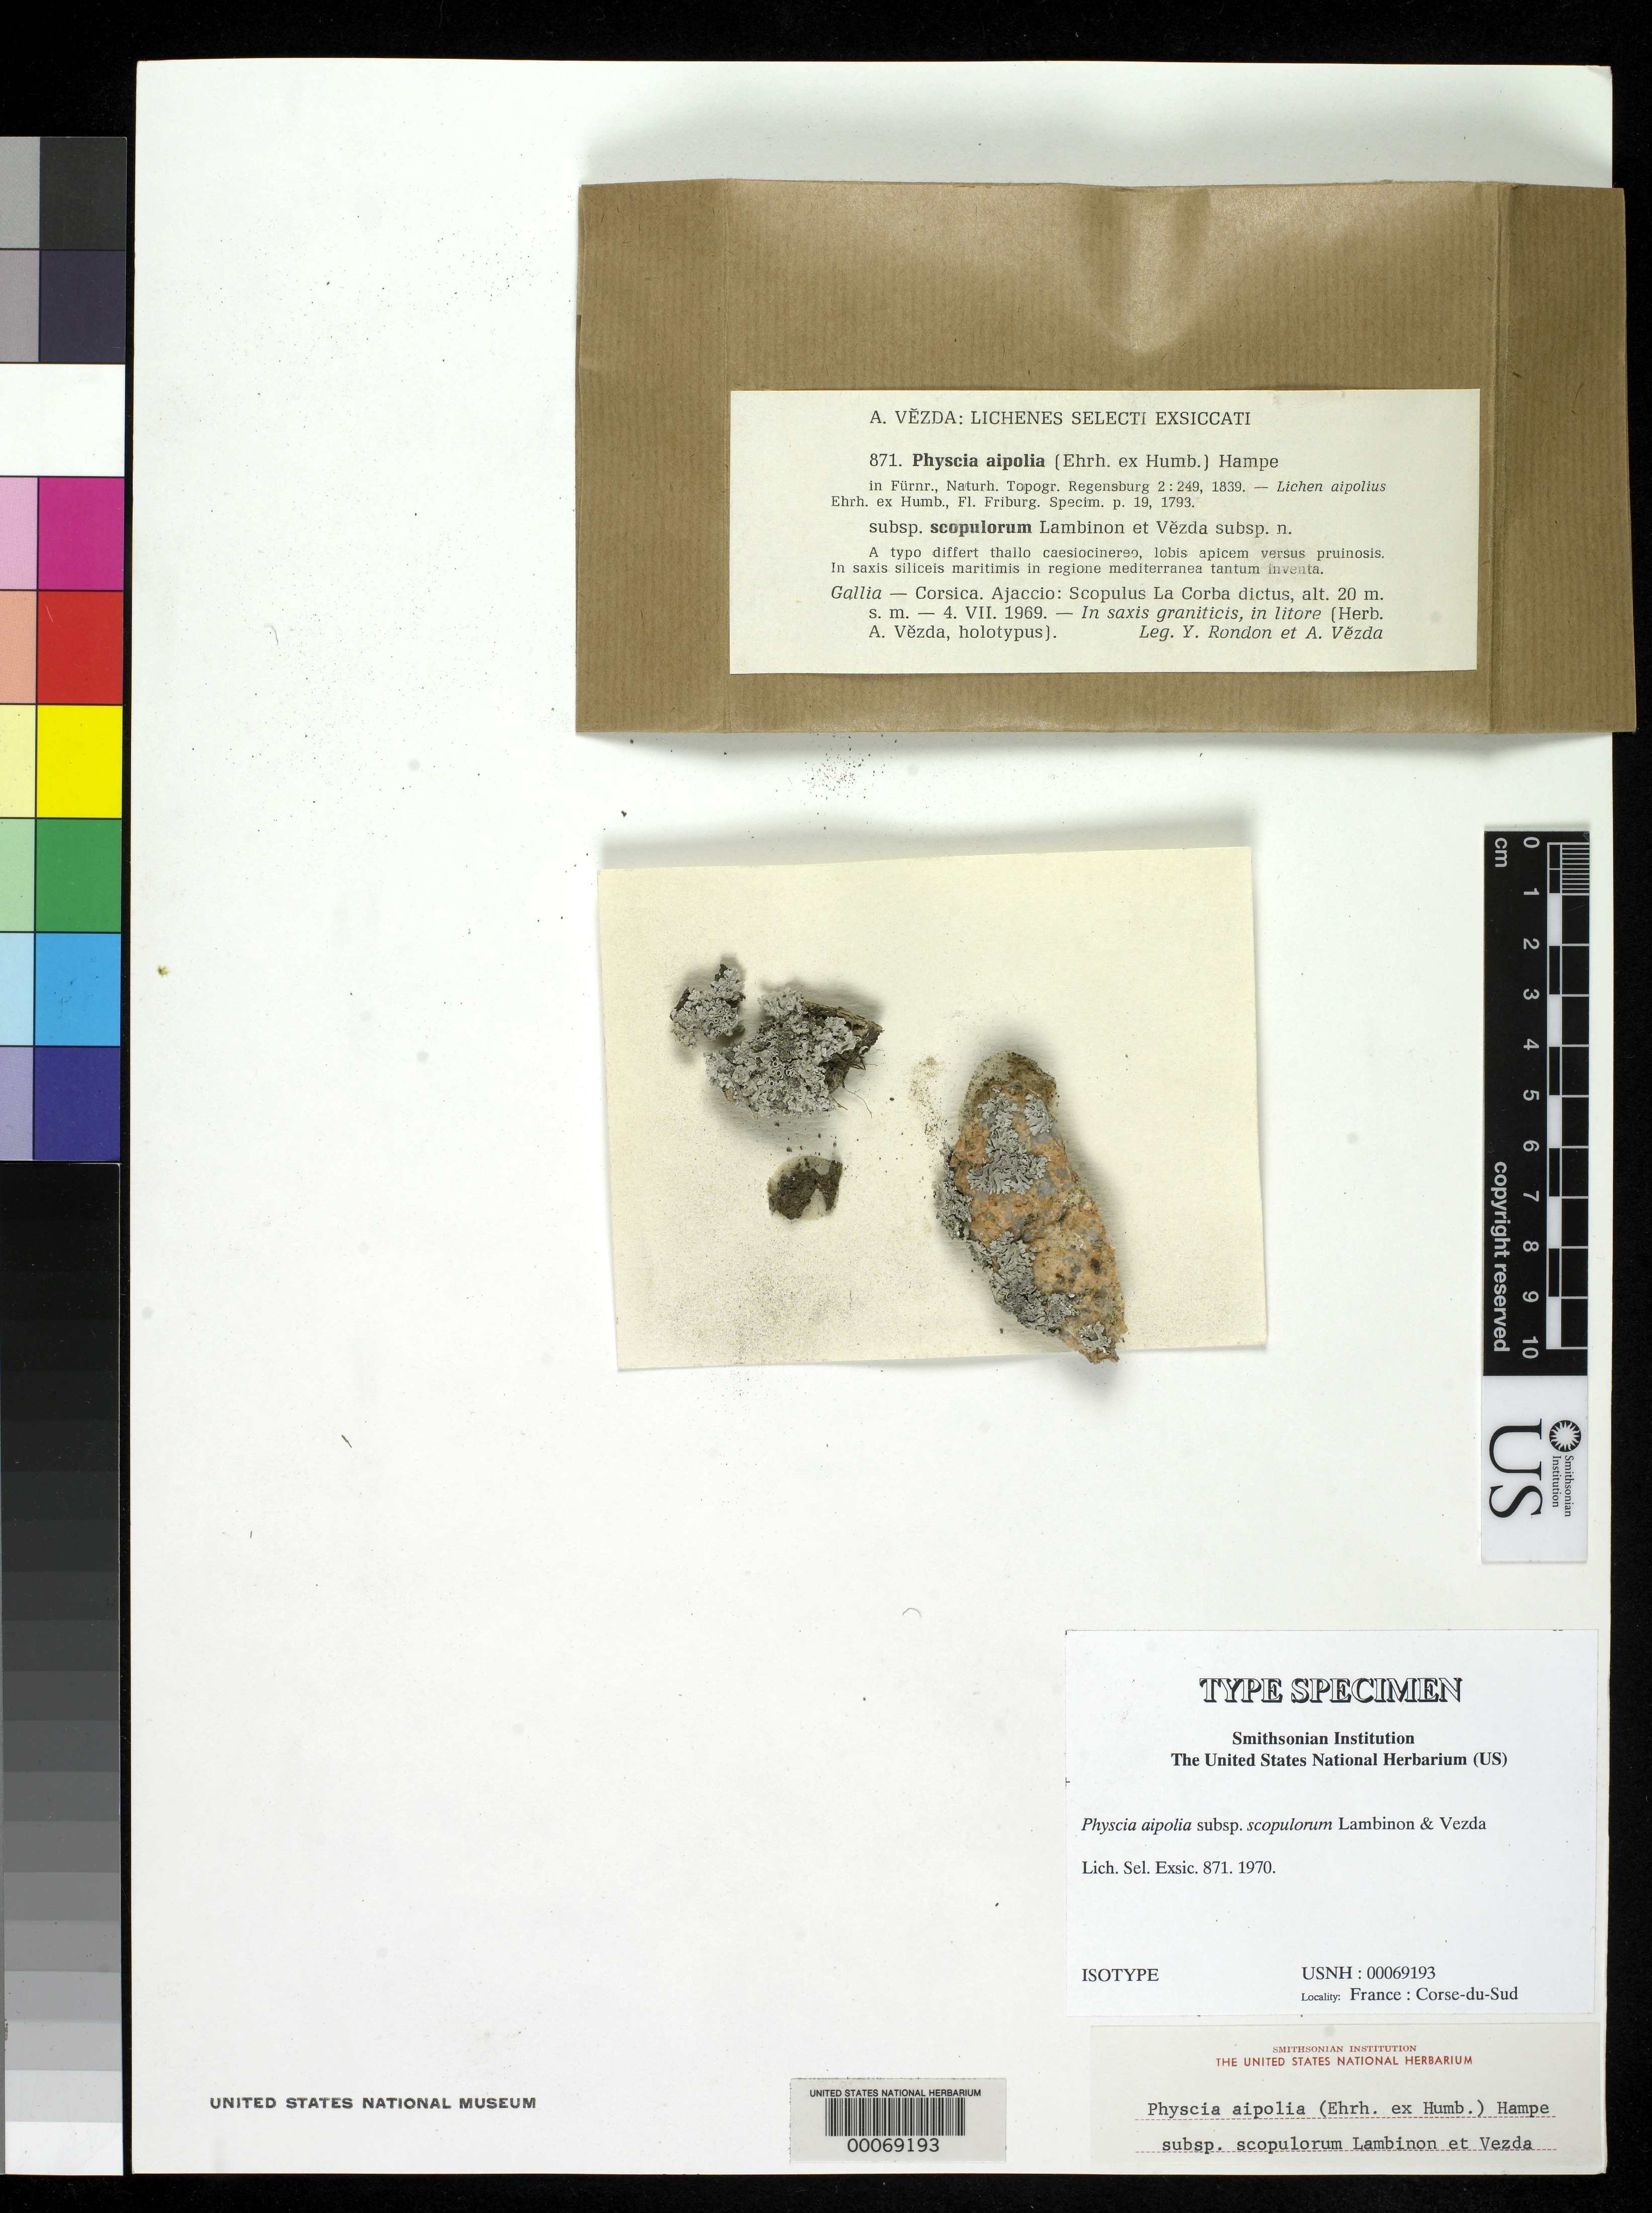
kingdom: Fungi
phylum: Ascomycota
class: Lecanoromycetes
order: Caliciales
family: Physciaceae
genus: Physcia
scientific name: Physcia aipolia subsp. scopulorum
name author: Lambinon & Vezda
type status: Isotype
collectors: Y. Rondon & A. Vezda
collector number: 871 Vezda No.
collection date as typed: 04 Jul 1969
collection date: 1969-07-04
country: France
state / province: Corsica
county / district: Corse-du-Sud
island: Corse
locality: Corsica, Ajaccio, Scopulus La Corba. [Corsica, Ajaccio, La Corba Cliff/Rock?].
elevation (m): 20